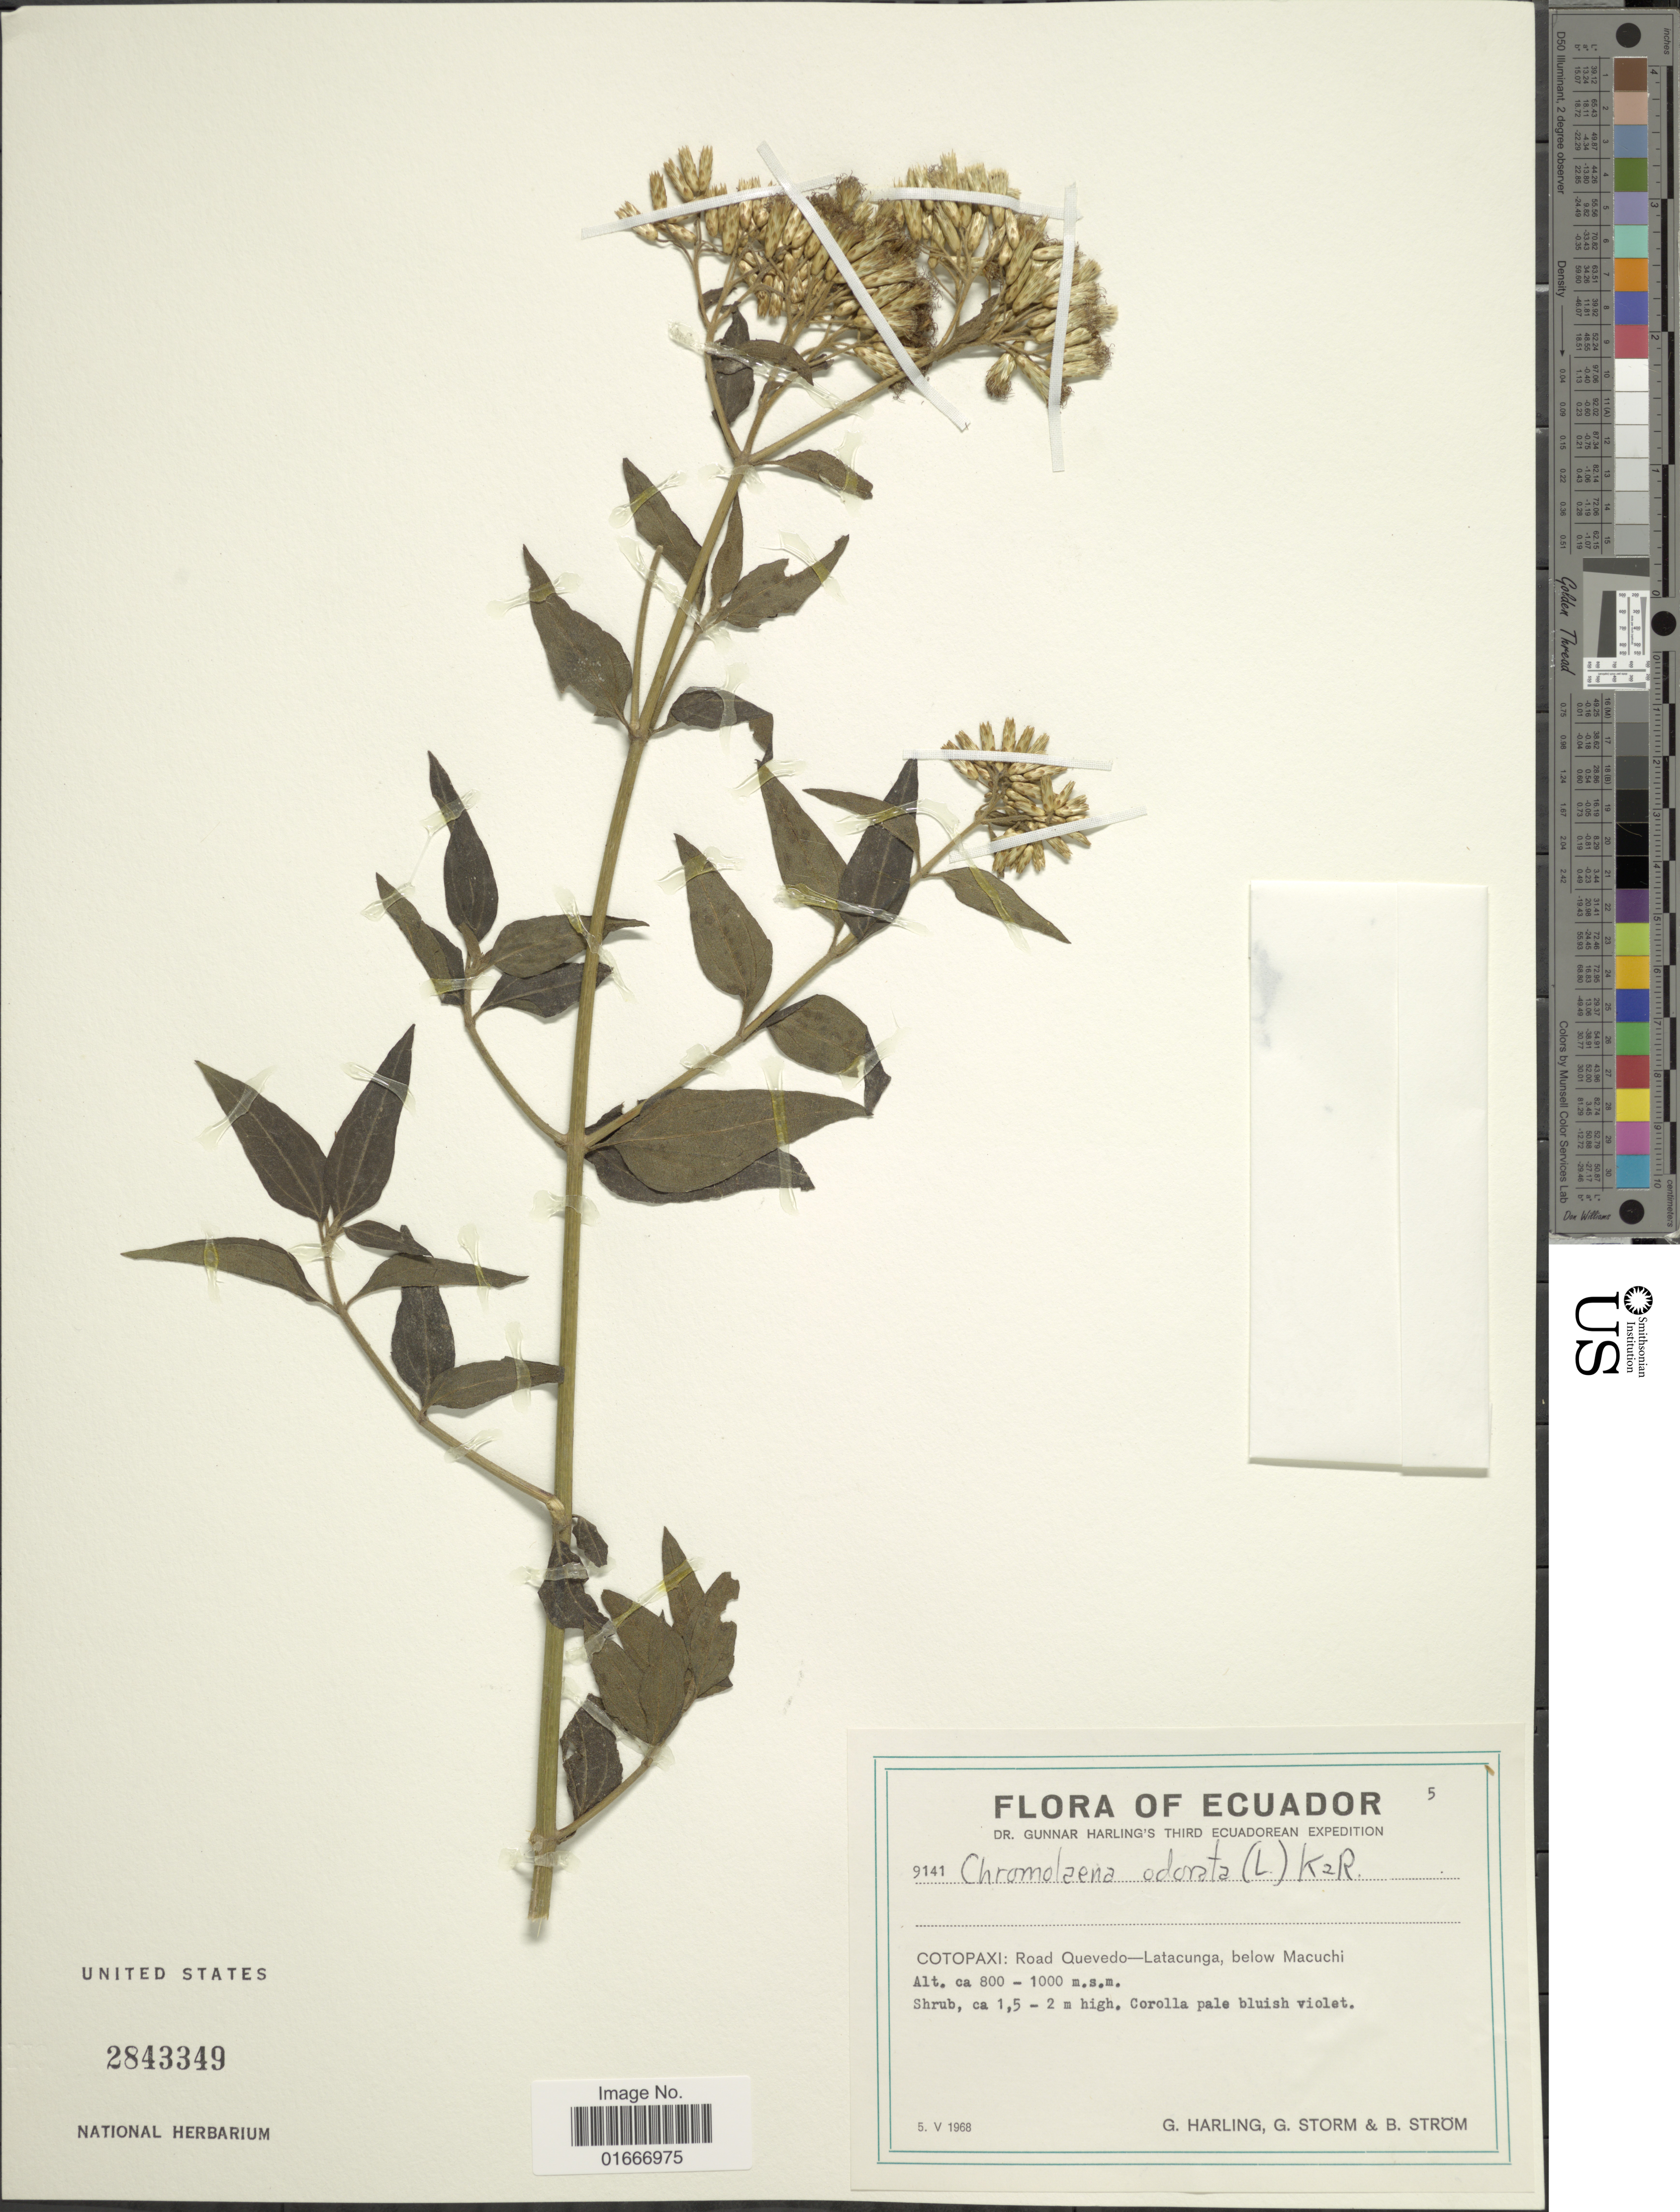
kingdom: Plantae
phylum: Tracheophyta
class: Magnoliopsida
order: Asterales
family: Asteraceae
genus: Chromolaena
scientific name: Chromolaena odorata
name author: (L.) R.M. King & H. Rob.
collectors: G. Harling & L. Andersson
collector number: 9141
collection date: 1968-05-05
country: Ecuador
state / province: Cotopaxi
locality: Road Quevedo -Latacunga, below Macuchi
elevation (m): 800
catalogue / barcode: US 2843349